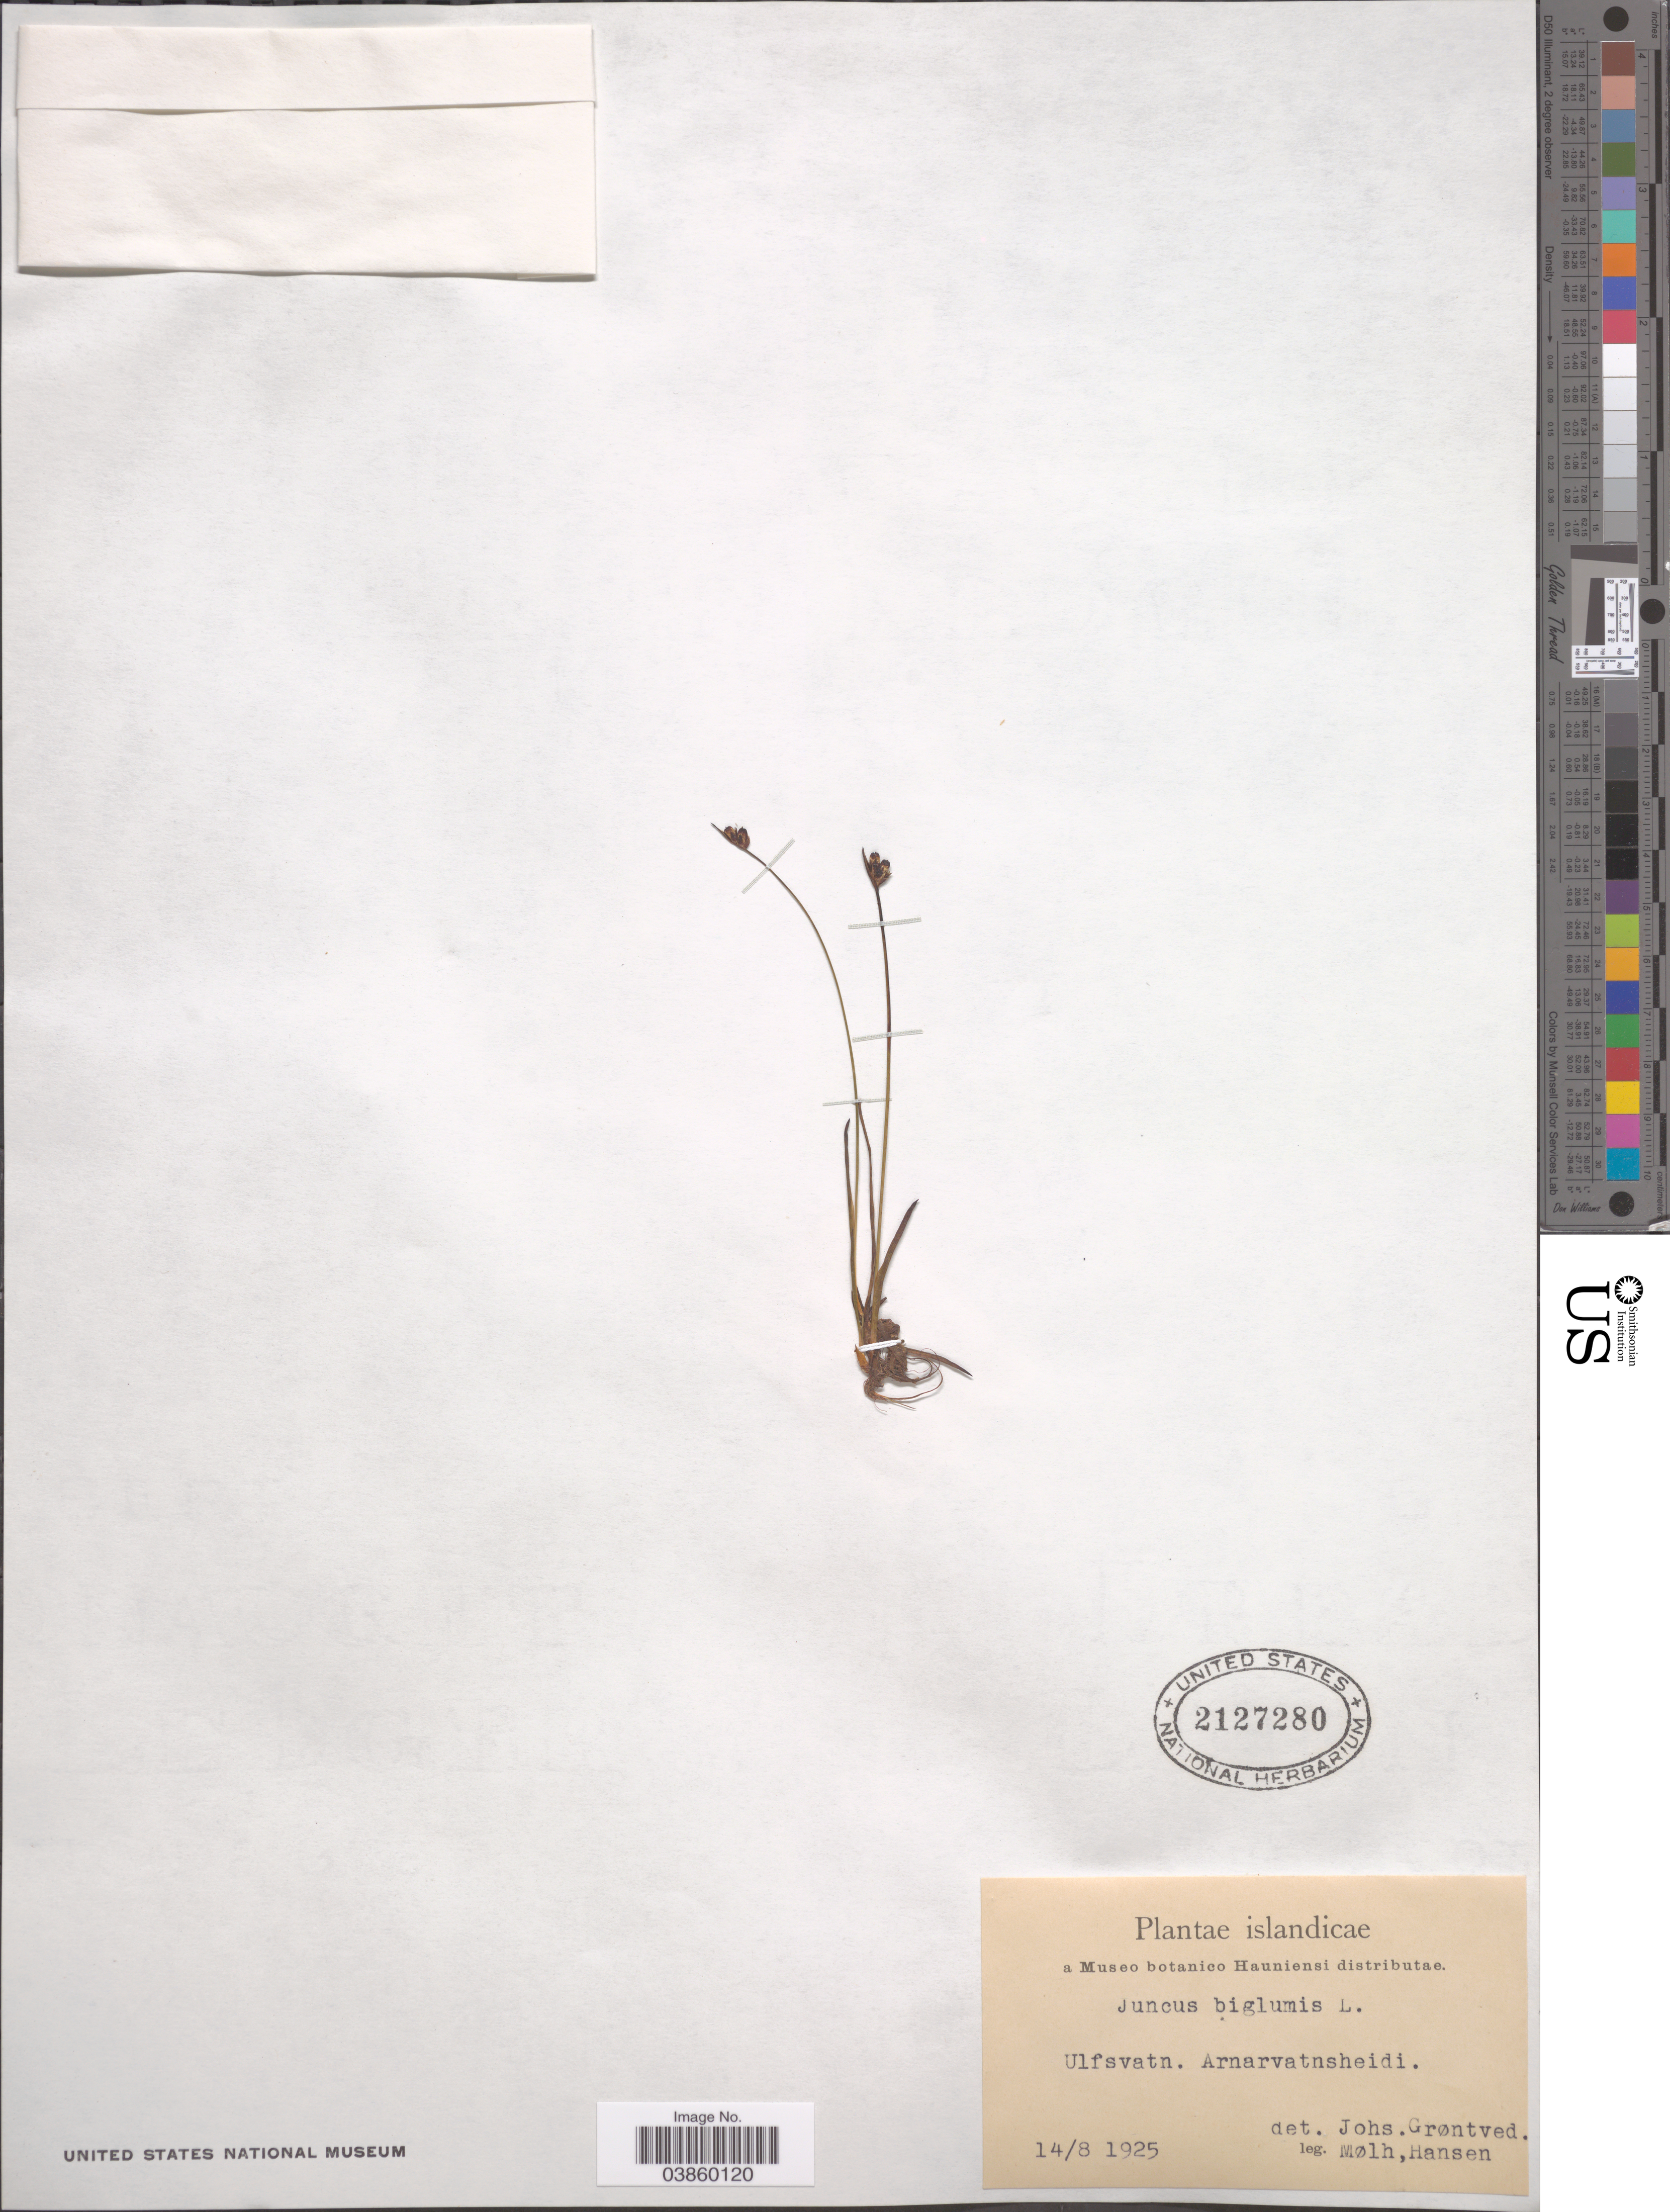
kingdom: Plantae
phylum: Tracheophyta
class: Liliopsida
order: Poales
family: Juncaceae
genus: Juncus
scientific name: Juncus biglumis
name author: L.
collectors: M. Hansen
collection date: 1925-08-14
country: Iceland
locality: Islandicae. Ulfsvatn. Arnarvatnsheidi.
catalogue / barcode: US 2127280